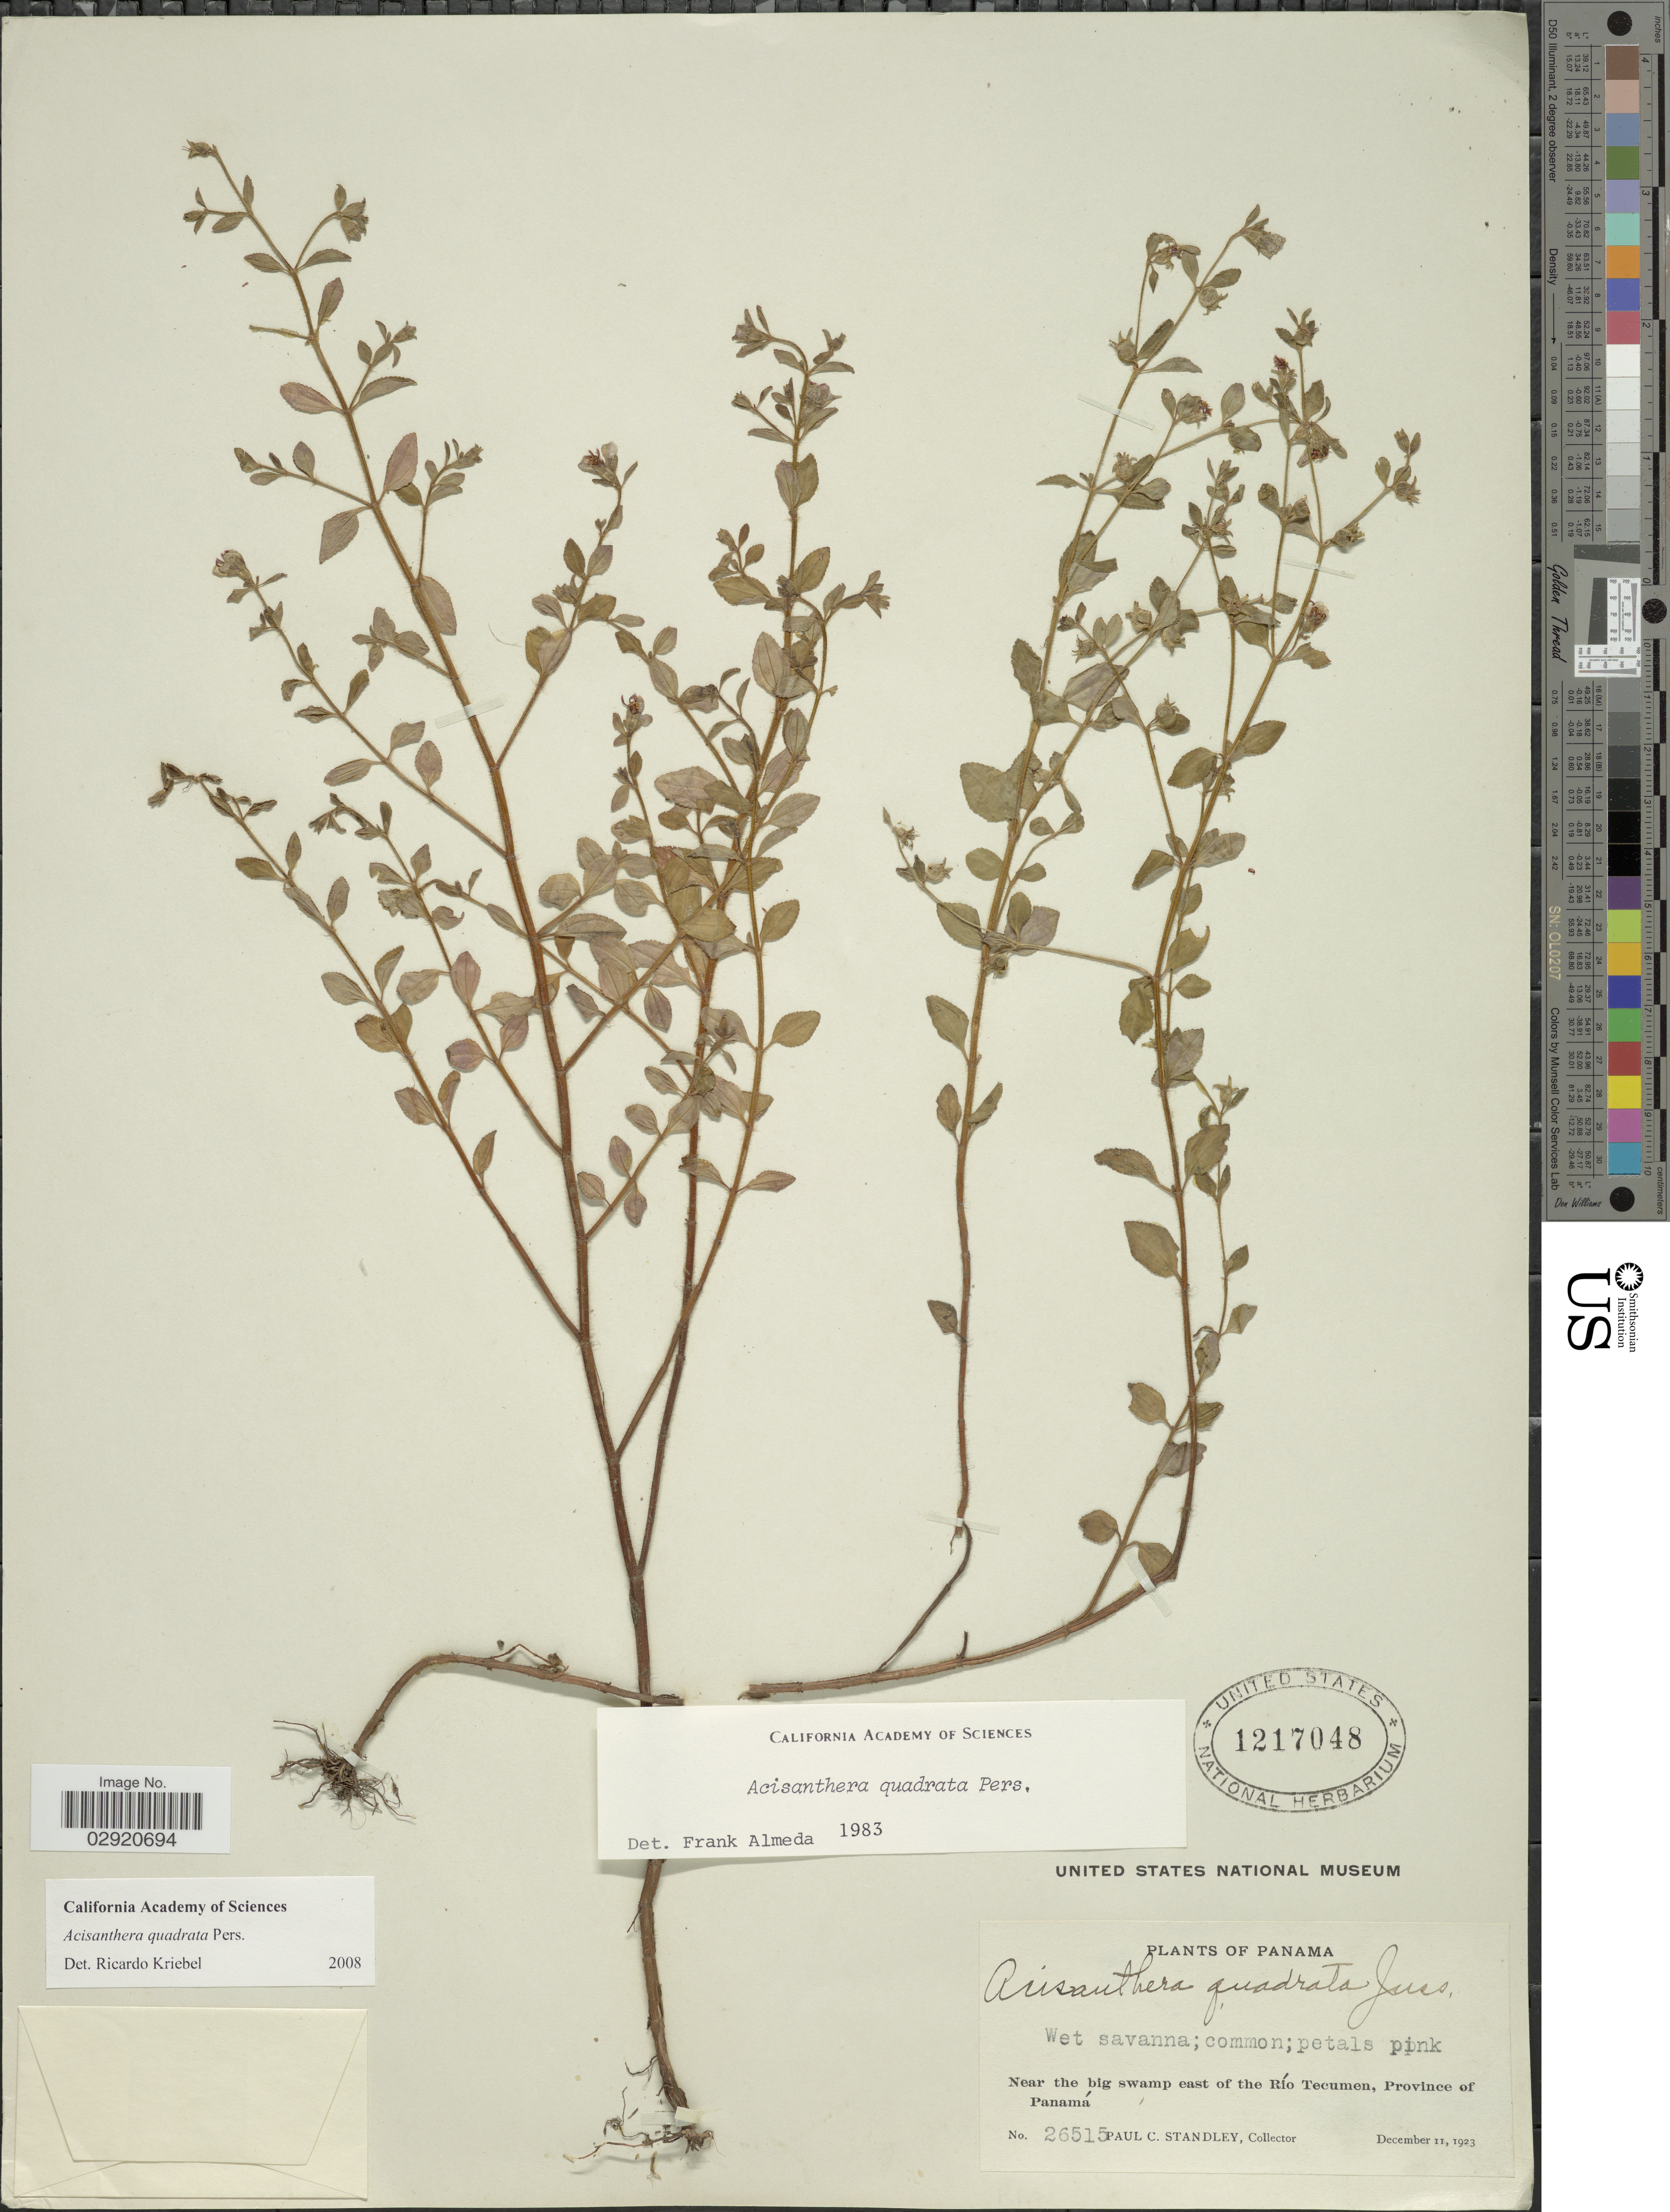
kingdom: Plantae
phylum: Tracheophyta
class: Magnoliopsida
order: Myrtales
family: Melastomataceae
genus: Acisanthera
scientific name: Acisanthera erecta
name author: Gleason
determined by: Nunes da Silva, Diego, (RB), Jardim Botanico do Rio de Janeiro - Herbario (BRAZIL)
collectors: P. C. Standley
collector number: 26515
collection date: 1923-12-11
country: Panama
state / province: Panamá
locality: Near the big swamp east of the Río Tecumen.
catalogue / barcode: US 1217048